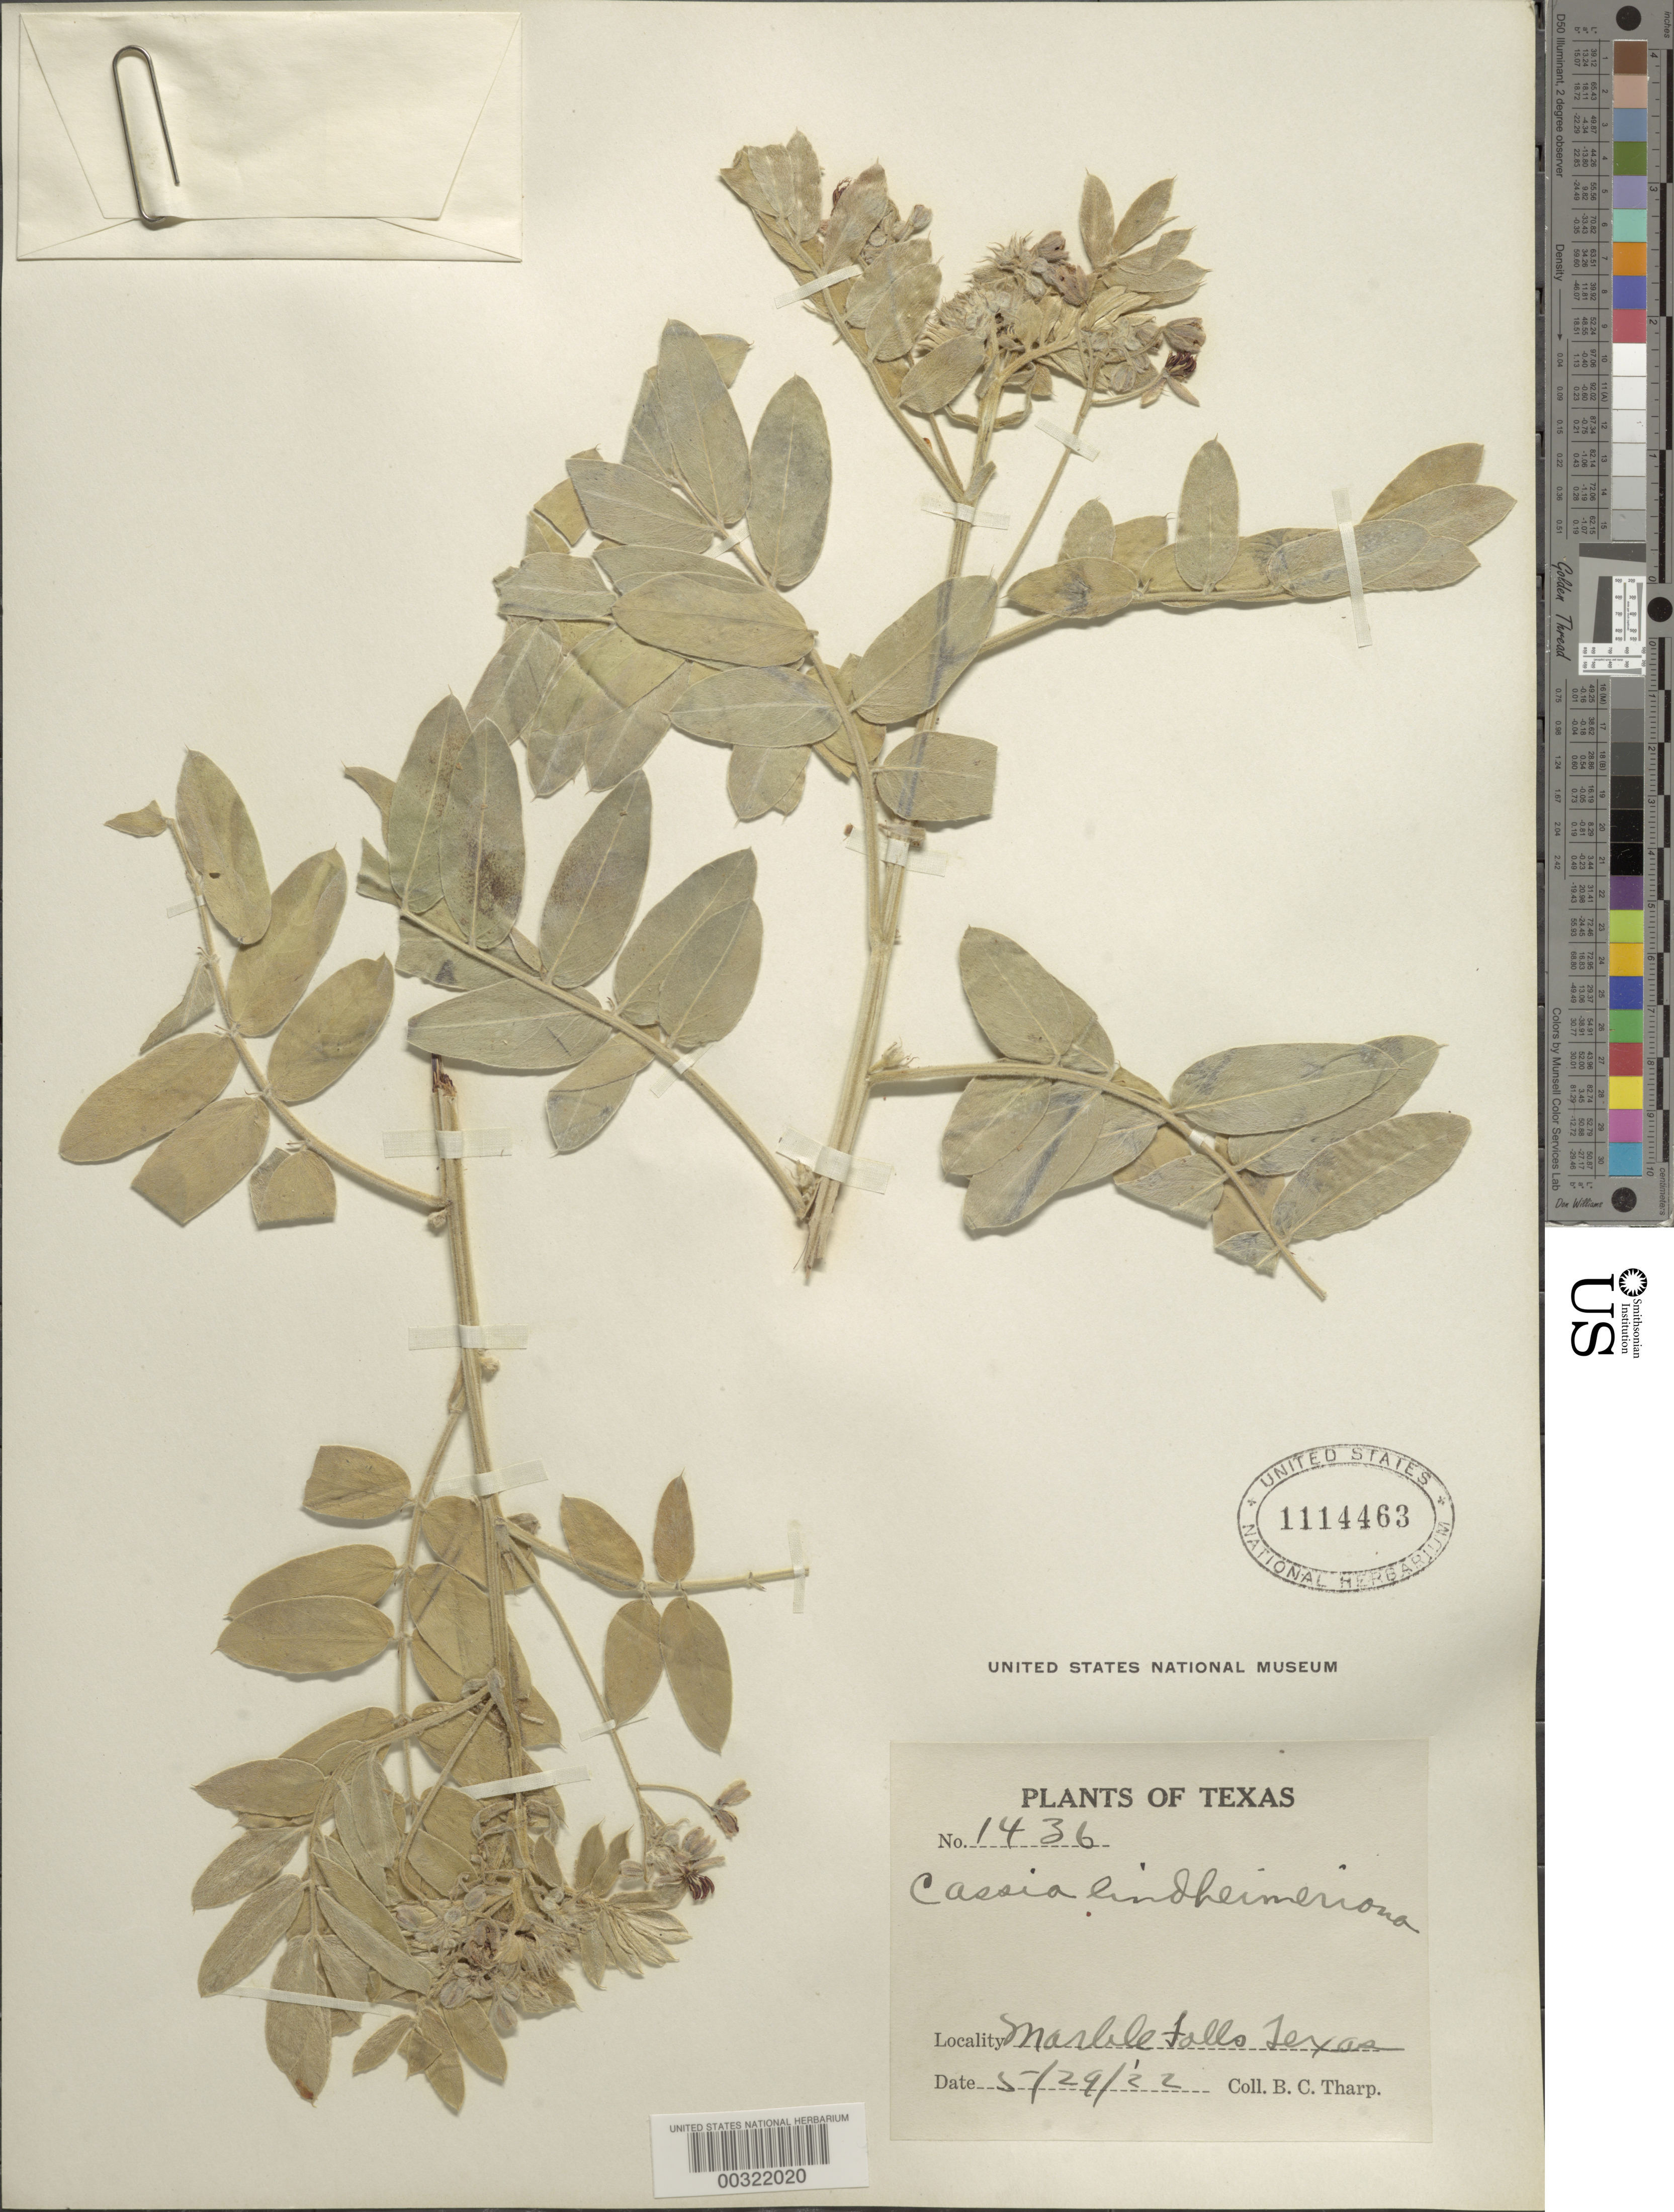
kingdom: Plantae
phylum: Tracheophyta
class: Magnoliopsida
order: Fabales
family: Fabaceae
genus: Senna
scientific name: Senna lindheimeriana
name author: (Scheele) H.S. Irwin & Barneby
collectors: B. C. Tharp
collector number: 1436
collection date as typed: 29 May 1922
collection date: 1922-05-29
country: United States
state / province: Texas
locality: Marble falls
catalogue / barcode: US 1114463